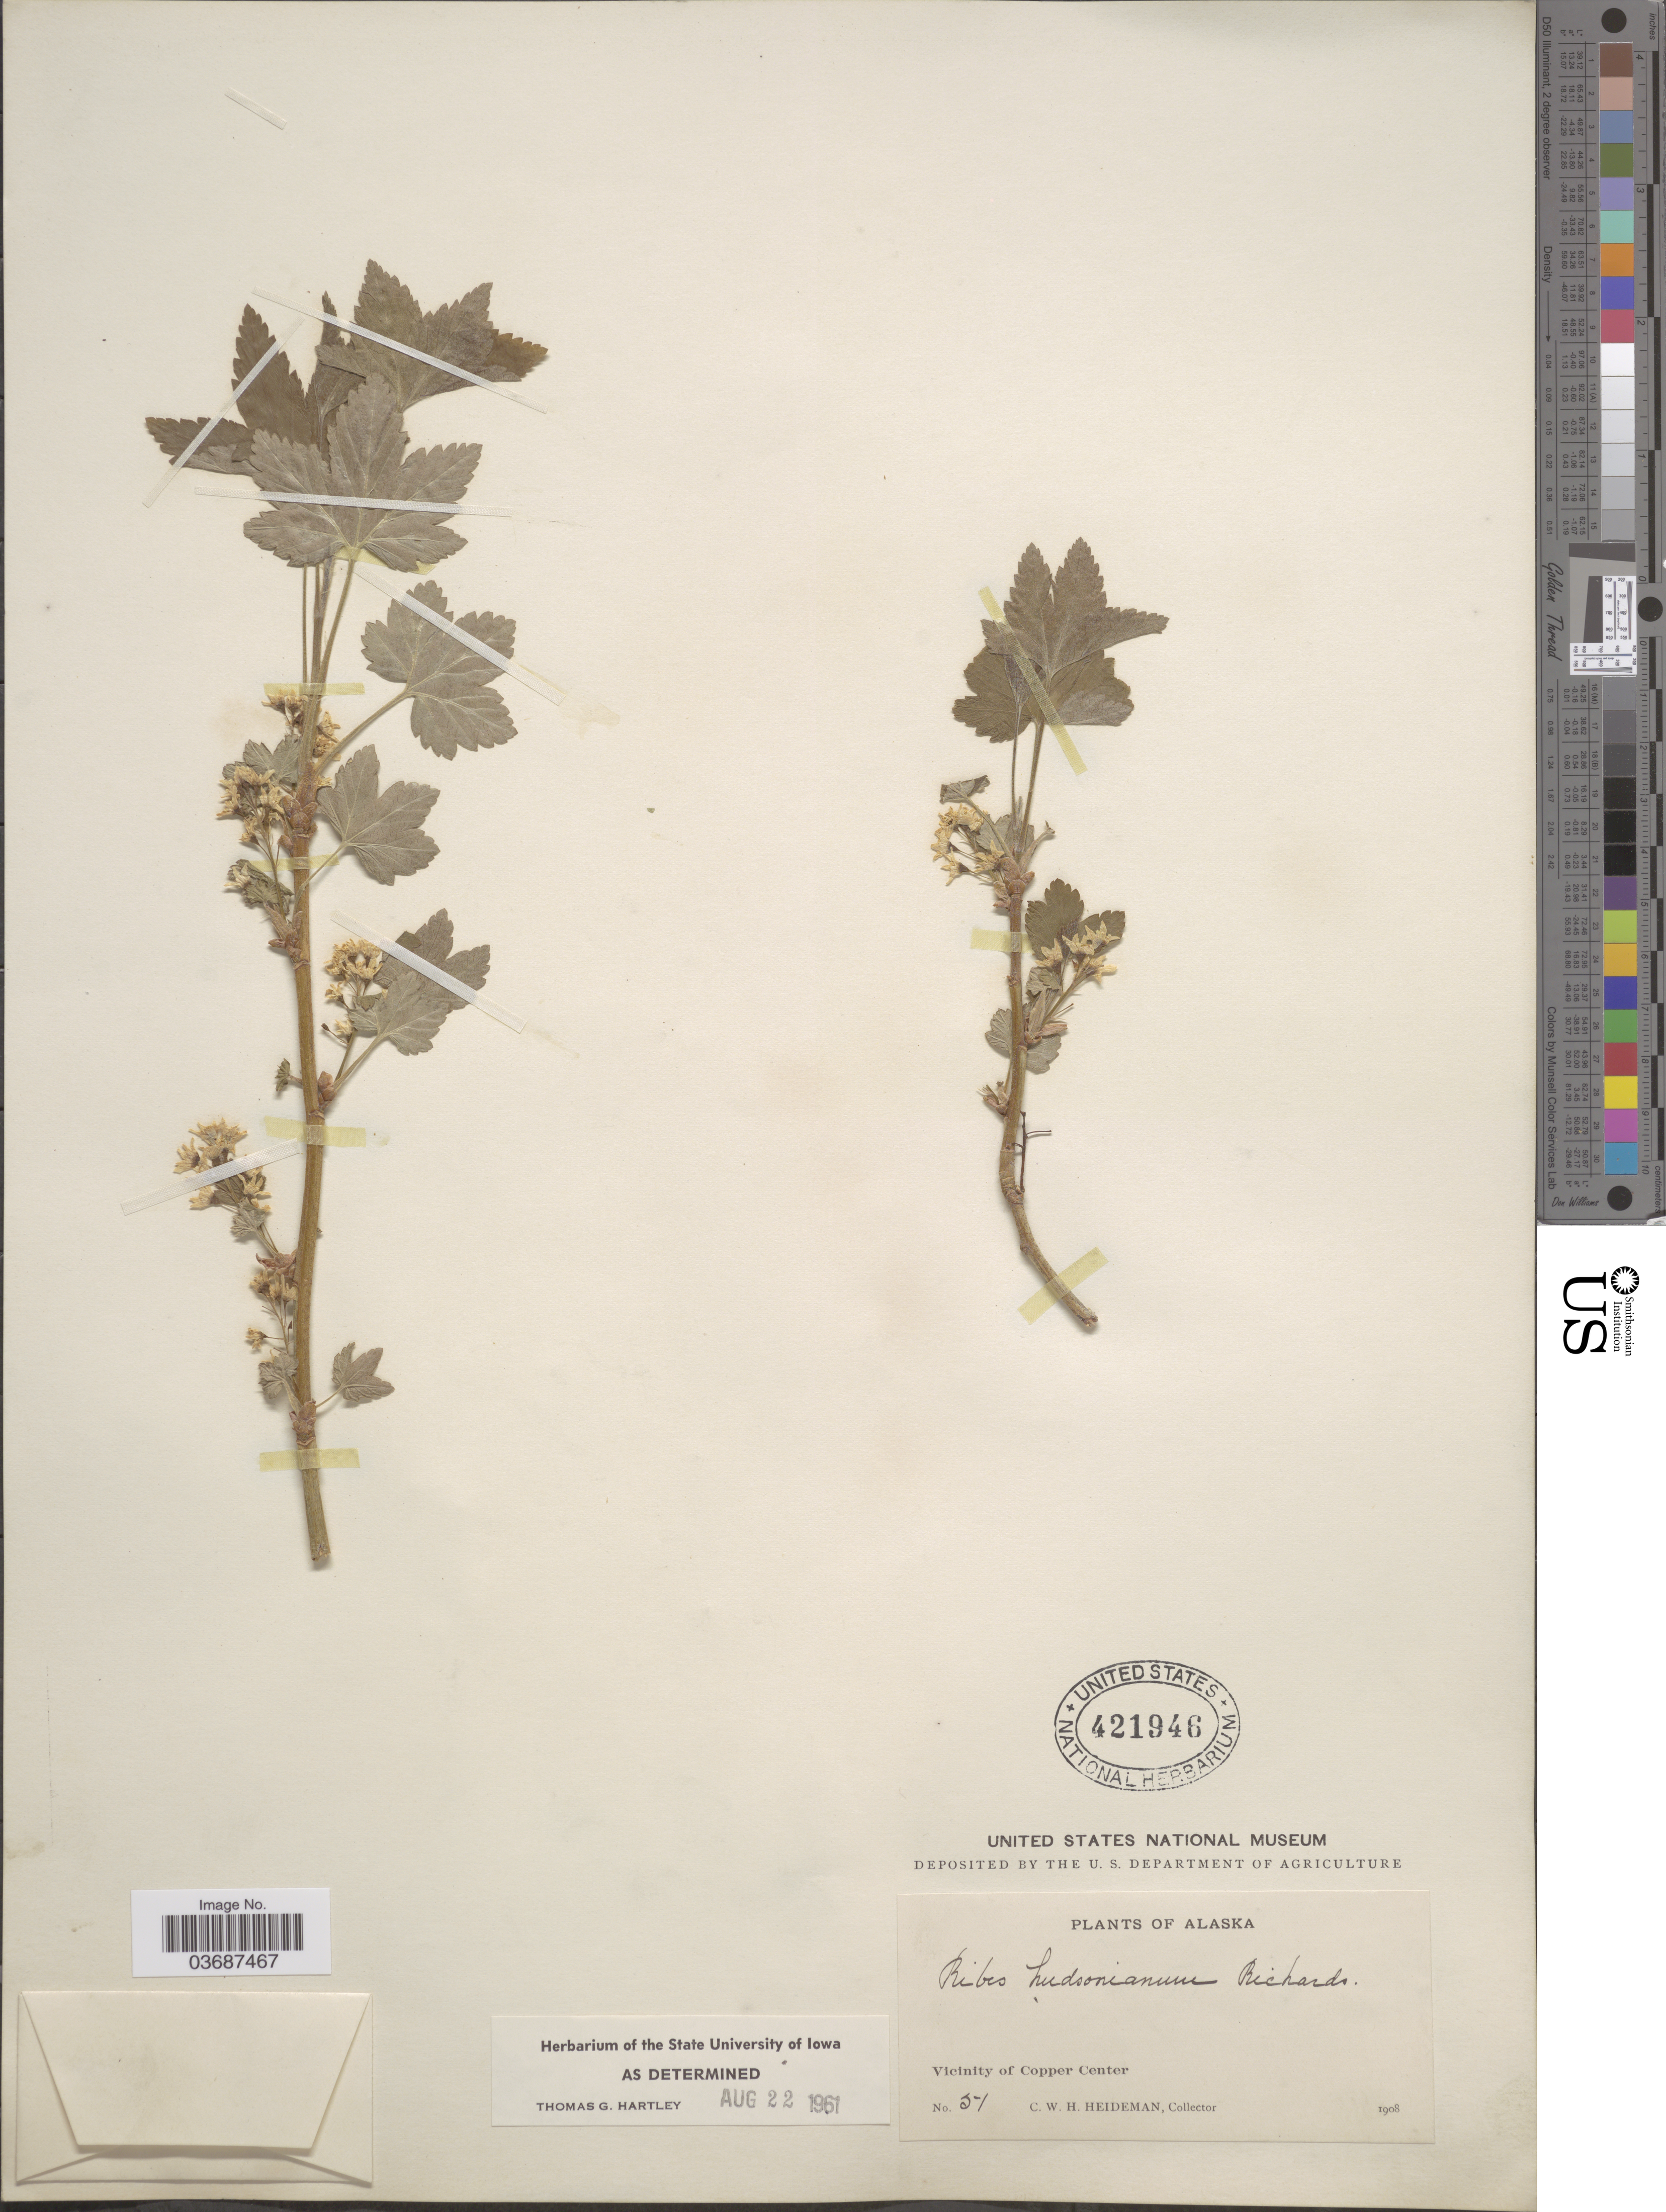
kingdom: Plantae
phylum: Tracheophyta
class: Magnoliopsida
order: Saxifragales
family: Grossulariaceae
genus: Ribes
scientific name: Ribes hudsonianum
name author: Richardson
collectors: C. Heideman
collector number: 51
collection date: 1908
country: United States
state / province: Alaska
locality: Vicinity of Copper Center.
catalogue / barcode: US 421946